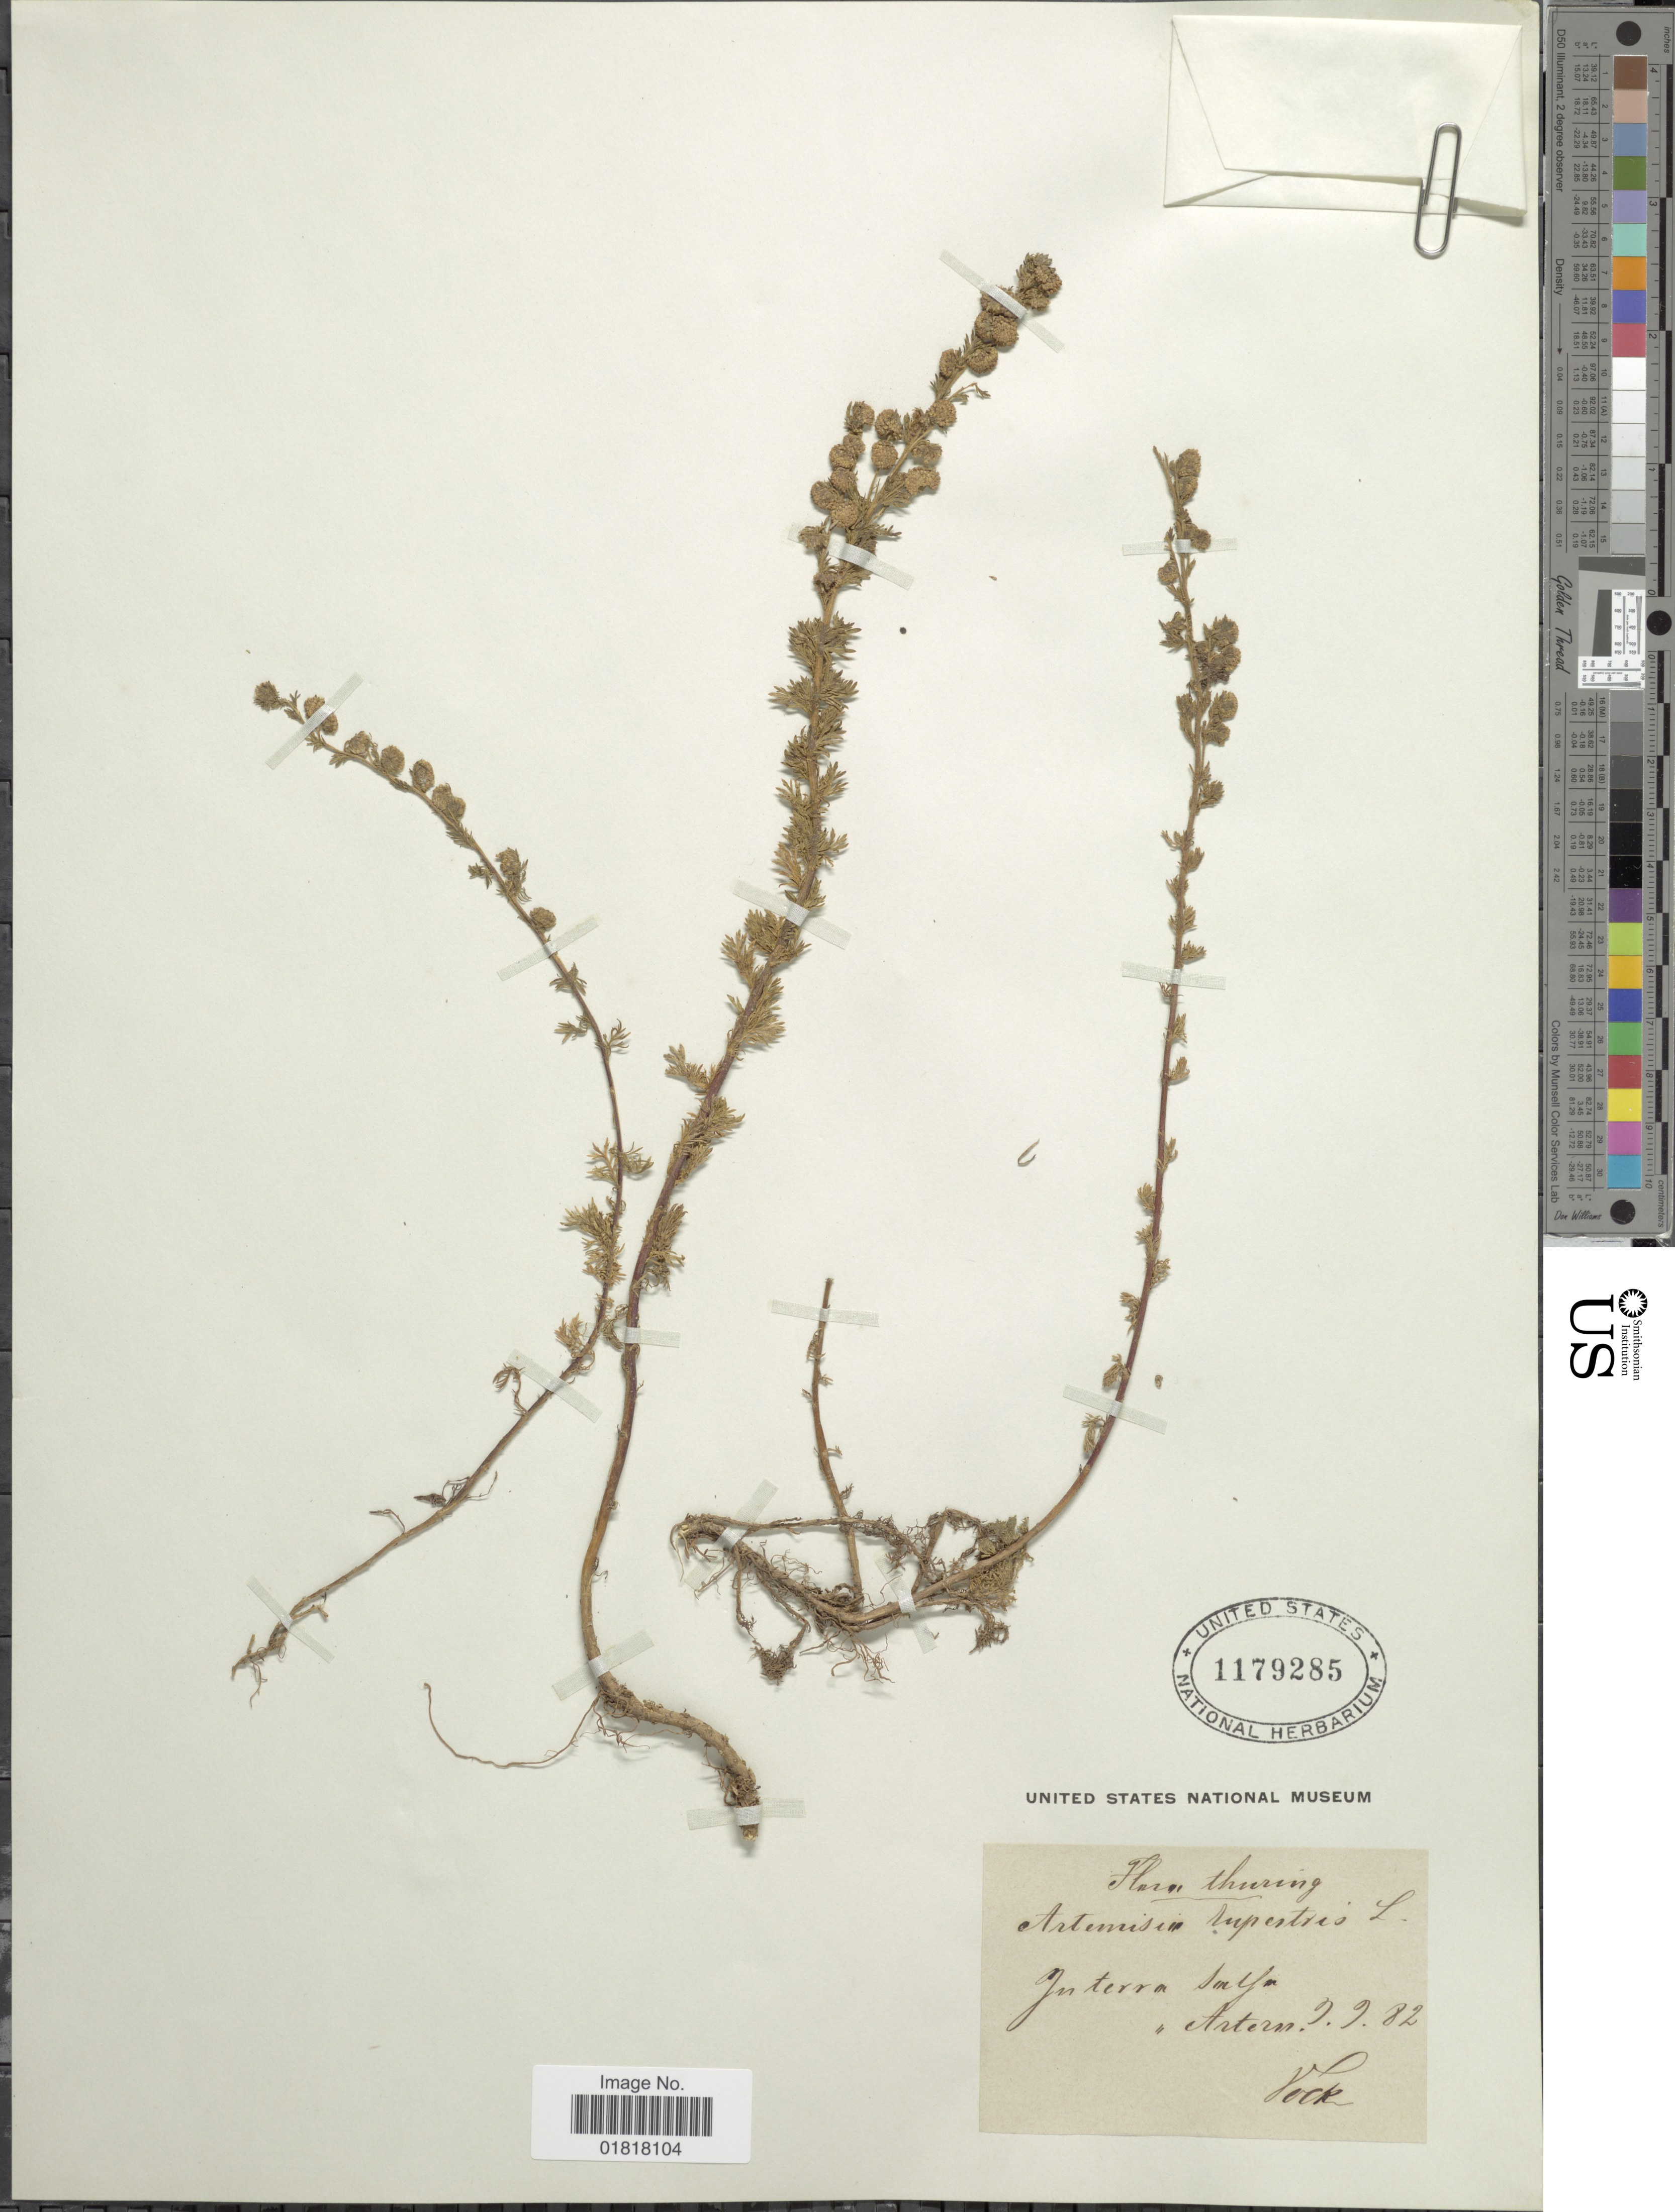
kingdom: Plantae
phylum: Tracheophyta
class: Magnoliopsida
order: Asterales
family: Asteraceae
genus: Artemisia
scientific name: Artemisia rupestris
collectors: Vock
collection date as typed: Transcribed d/m/y: 9/9/82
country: Germany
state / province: Thuringia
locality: Thuring, Junterrn Sulf, Artern [interpreted]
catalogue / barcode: US 1179285